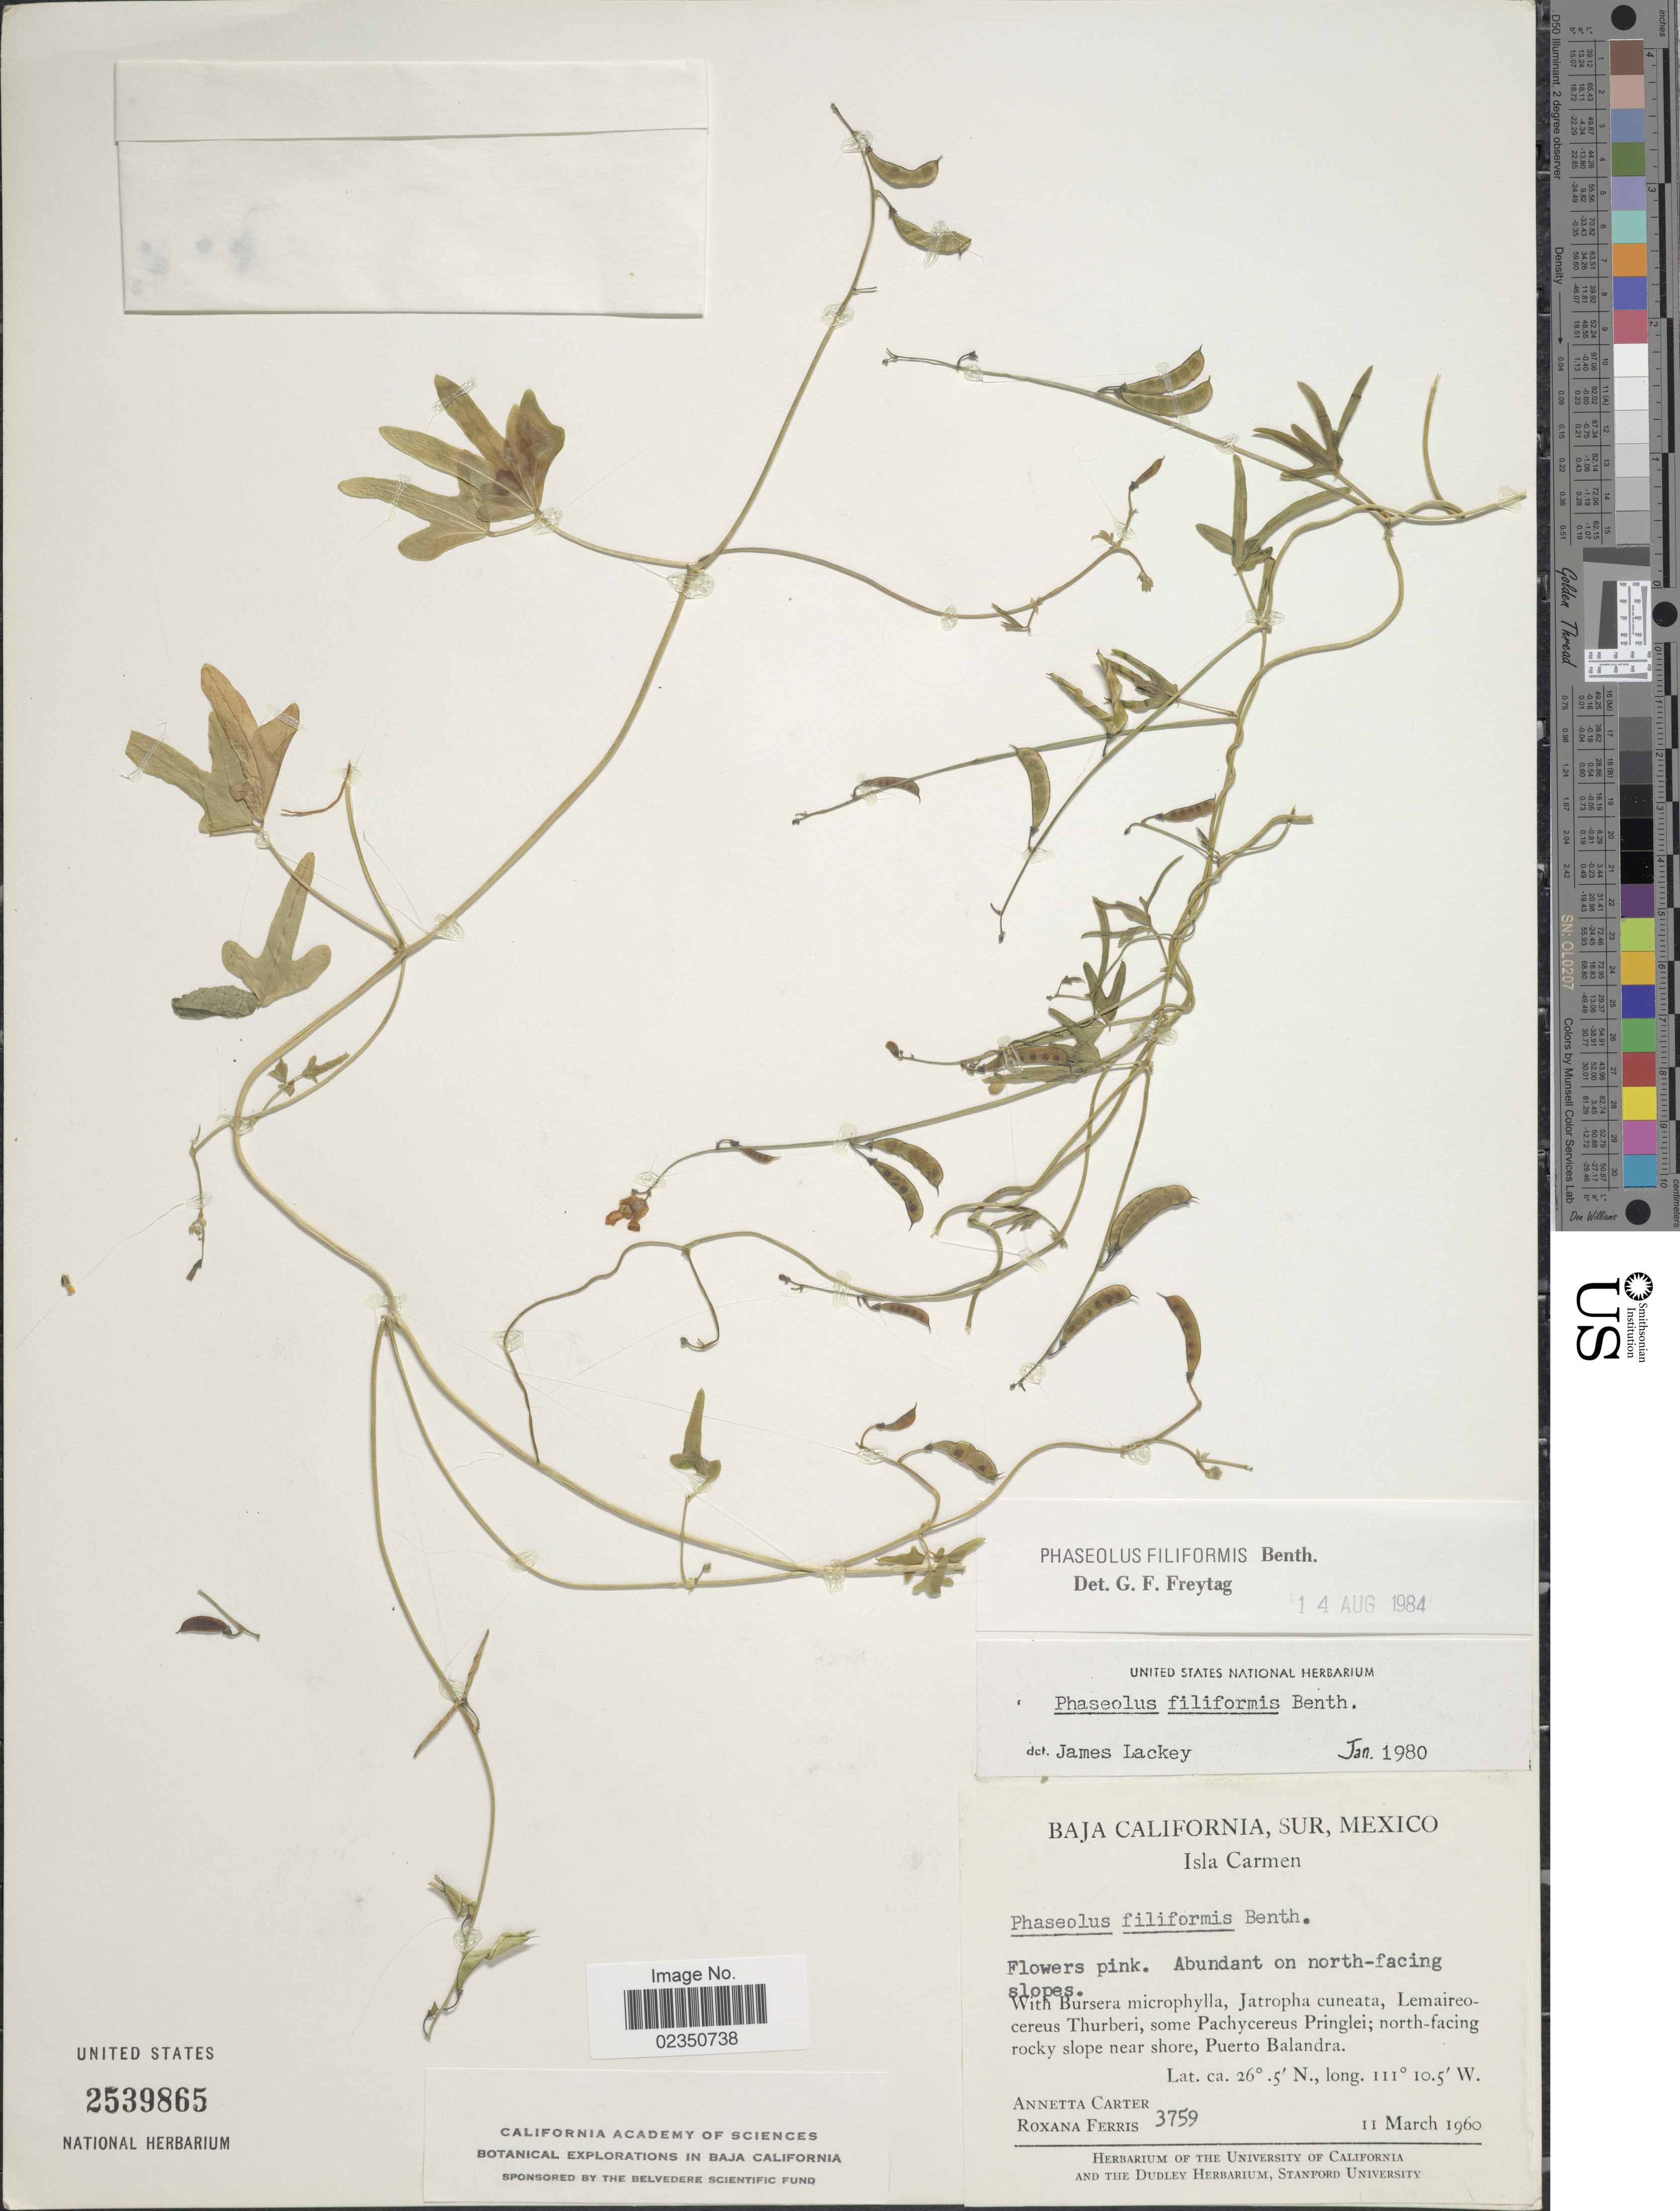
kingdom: Plantae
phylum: Tracheophyta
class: Magnoliopsida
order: Fabales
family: Fabaceae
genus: Phaseolus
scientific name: Phaseolus filiformis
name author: Benth.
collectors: A. Carter & R. S. Ferris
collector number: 3759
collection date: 1960-03-11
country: Mexico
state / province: Baja California Sur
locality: Isla Carmen, north-facing rocky slope near shore, Puerto balandra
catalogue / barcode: US 2539865